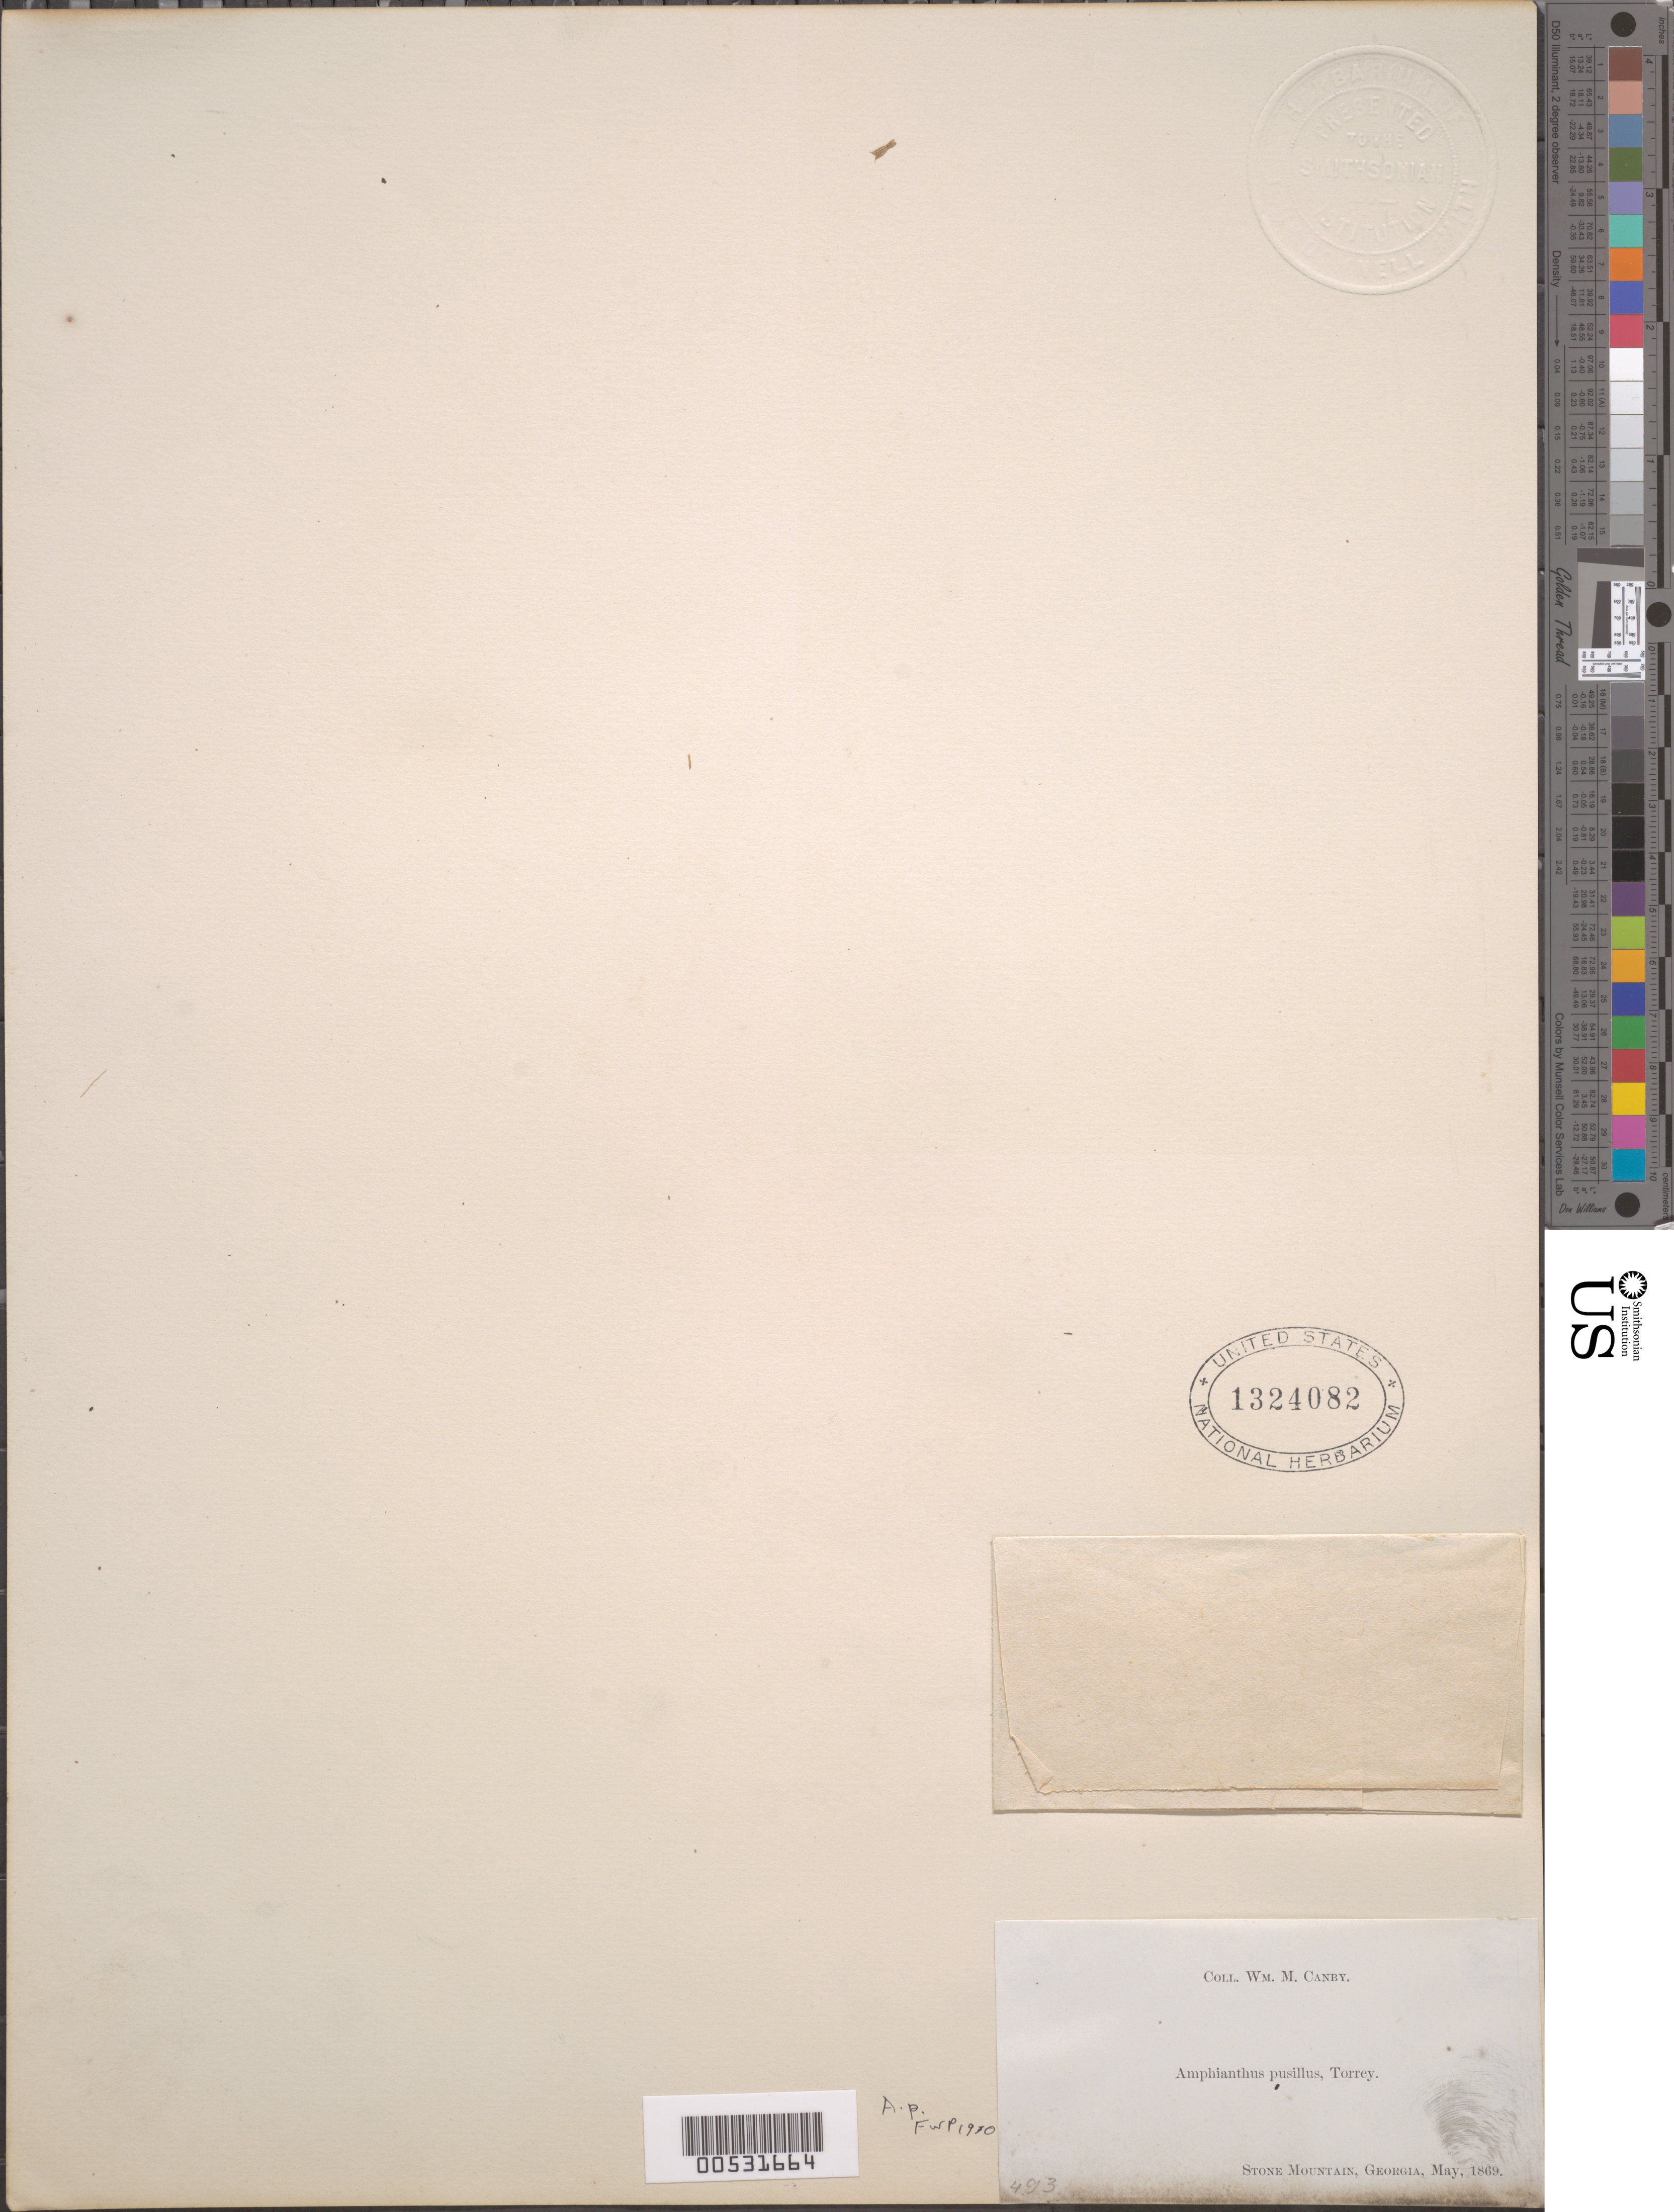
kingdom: Plantae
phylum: Tracheophyta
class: Magnoliopsida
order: Lamiales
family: Plantaginaceae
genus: Amphianthus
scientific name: Amphianthus pusillus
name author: Torr.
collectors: W. M. Canby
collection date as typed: May 1869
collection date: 1869-05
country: United States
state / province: Georgia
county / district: De Kalb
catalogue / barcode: US 1324082